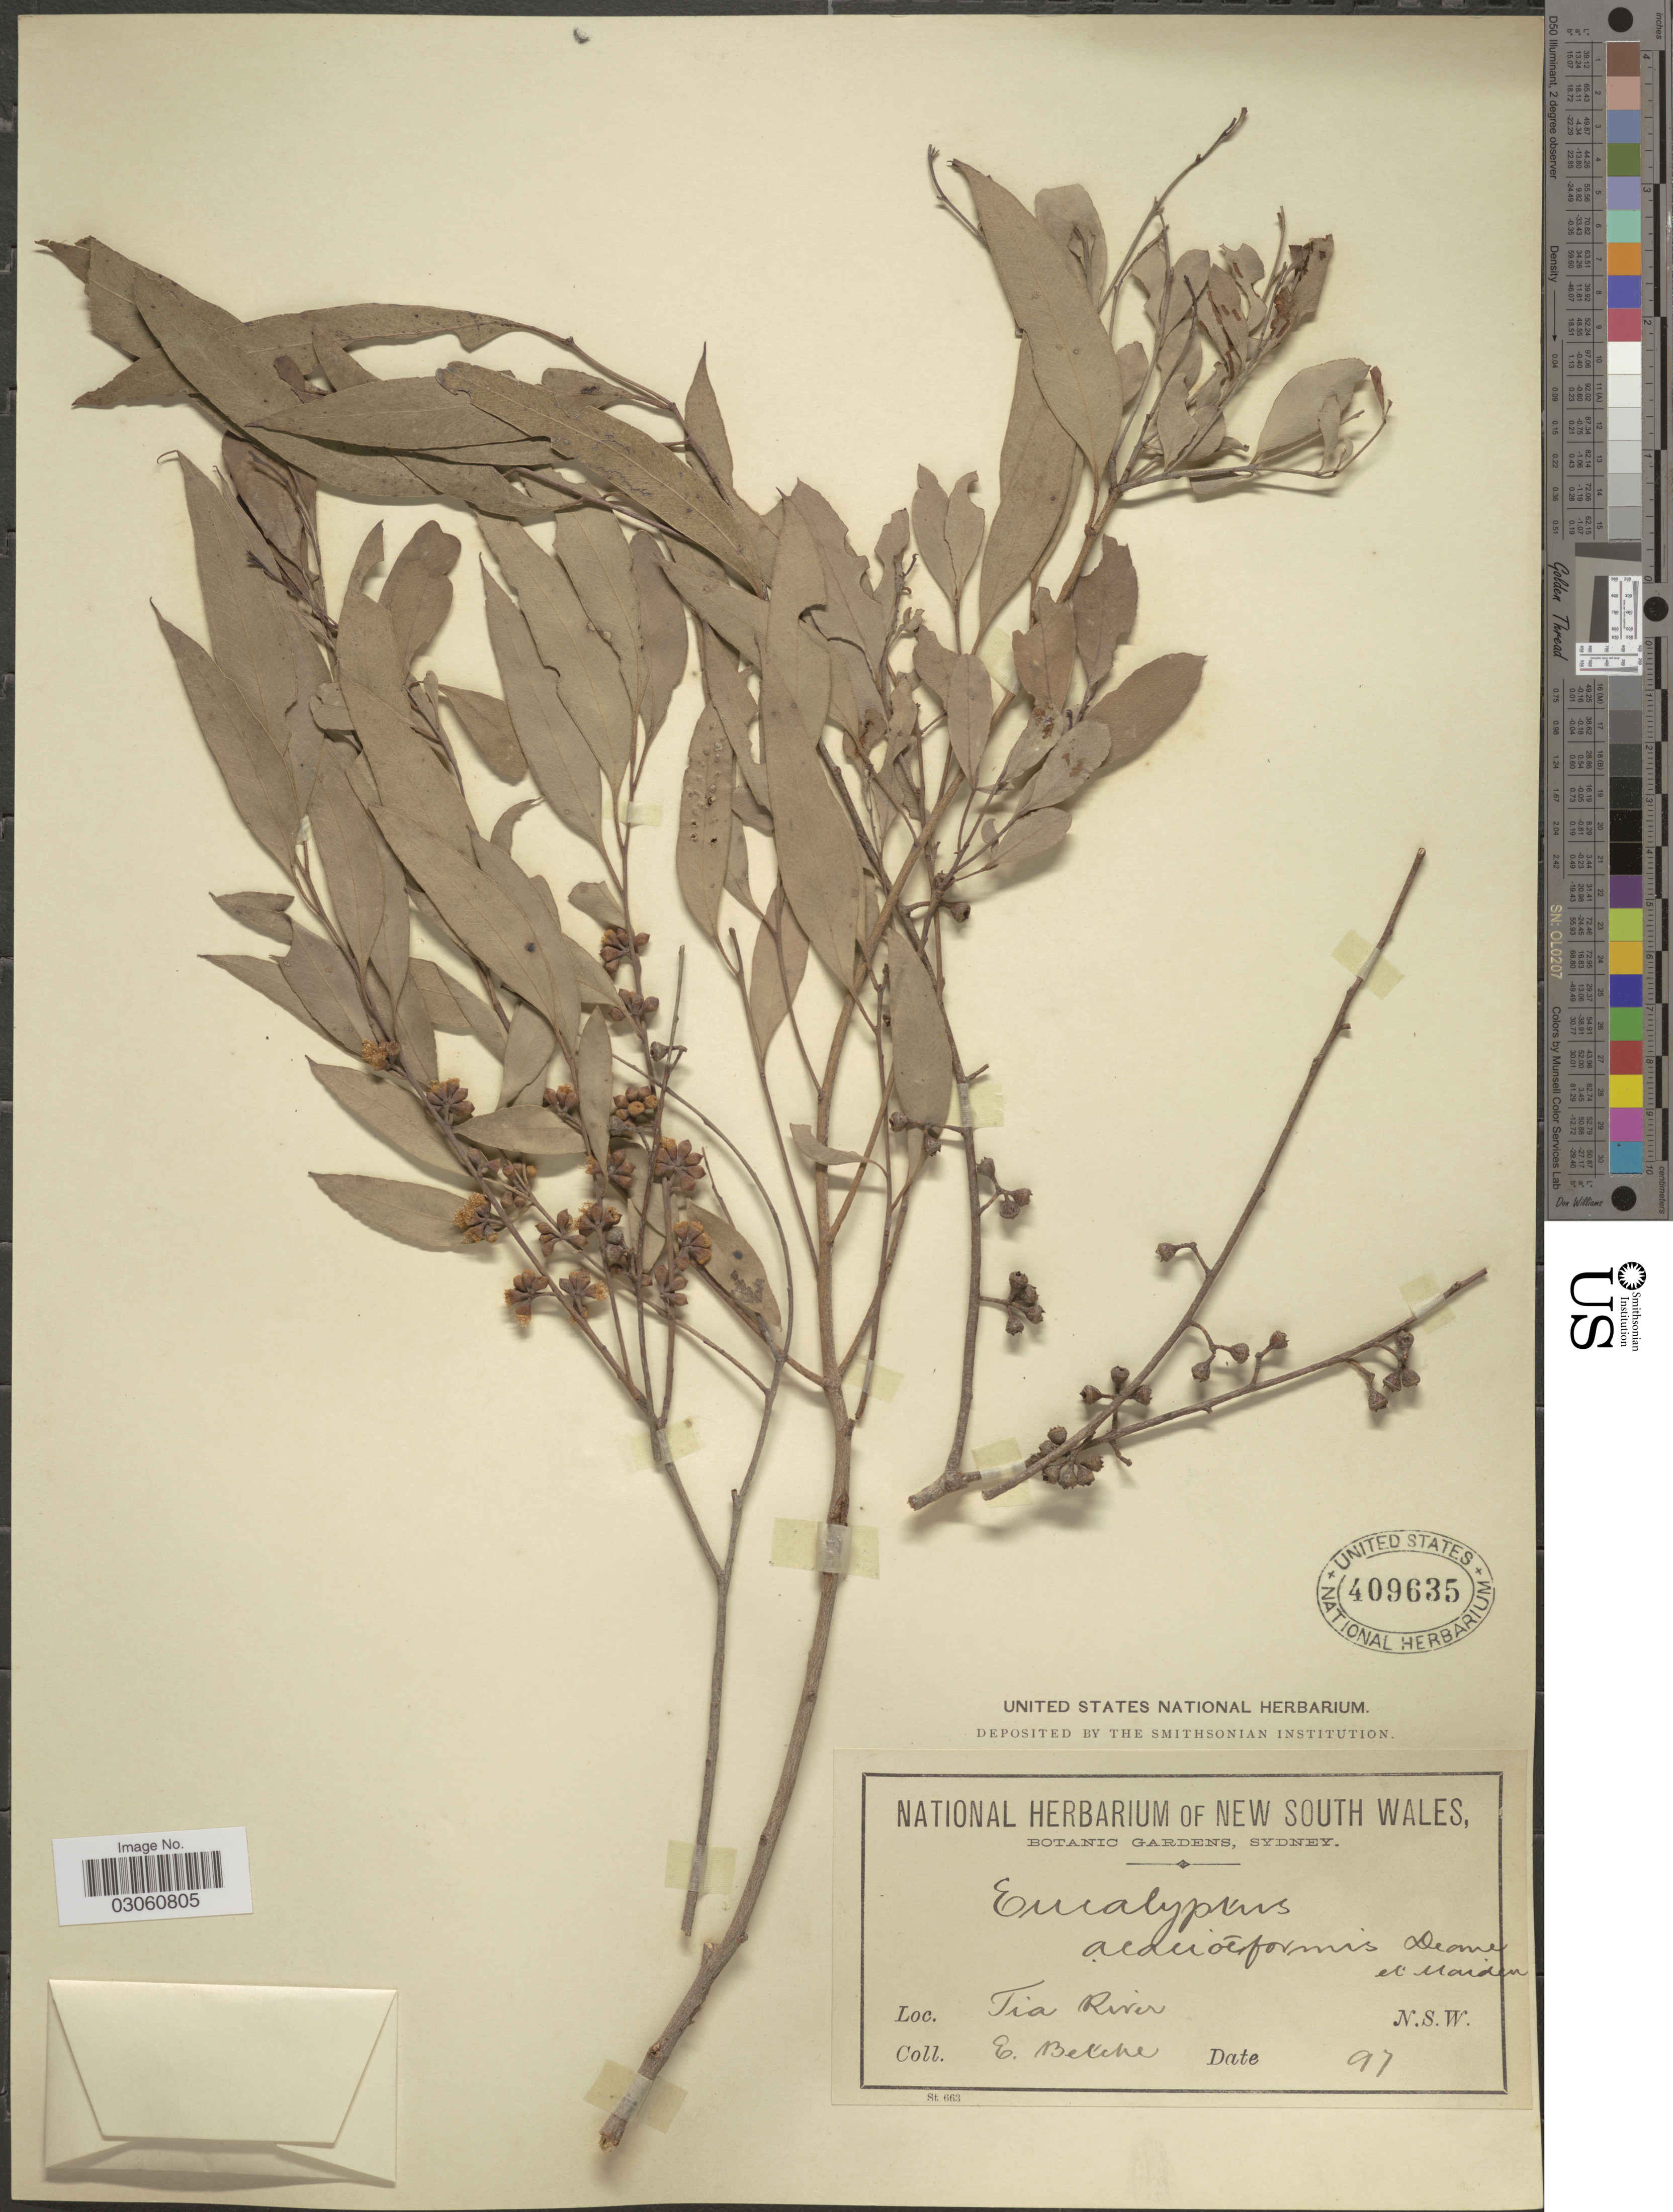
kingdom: Plantae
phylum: Tracheophyta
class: Magnoliopsida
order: Myrtales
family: Myrtaceae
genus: Eucalyptus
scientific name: Eucalyptus acaciiformis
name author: H. Deane & Maiden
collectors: E. Betche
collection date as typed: Transcribed d/m/y: //97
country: Australia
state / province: New South Wales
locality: Tia River.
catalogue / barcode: US 409635